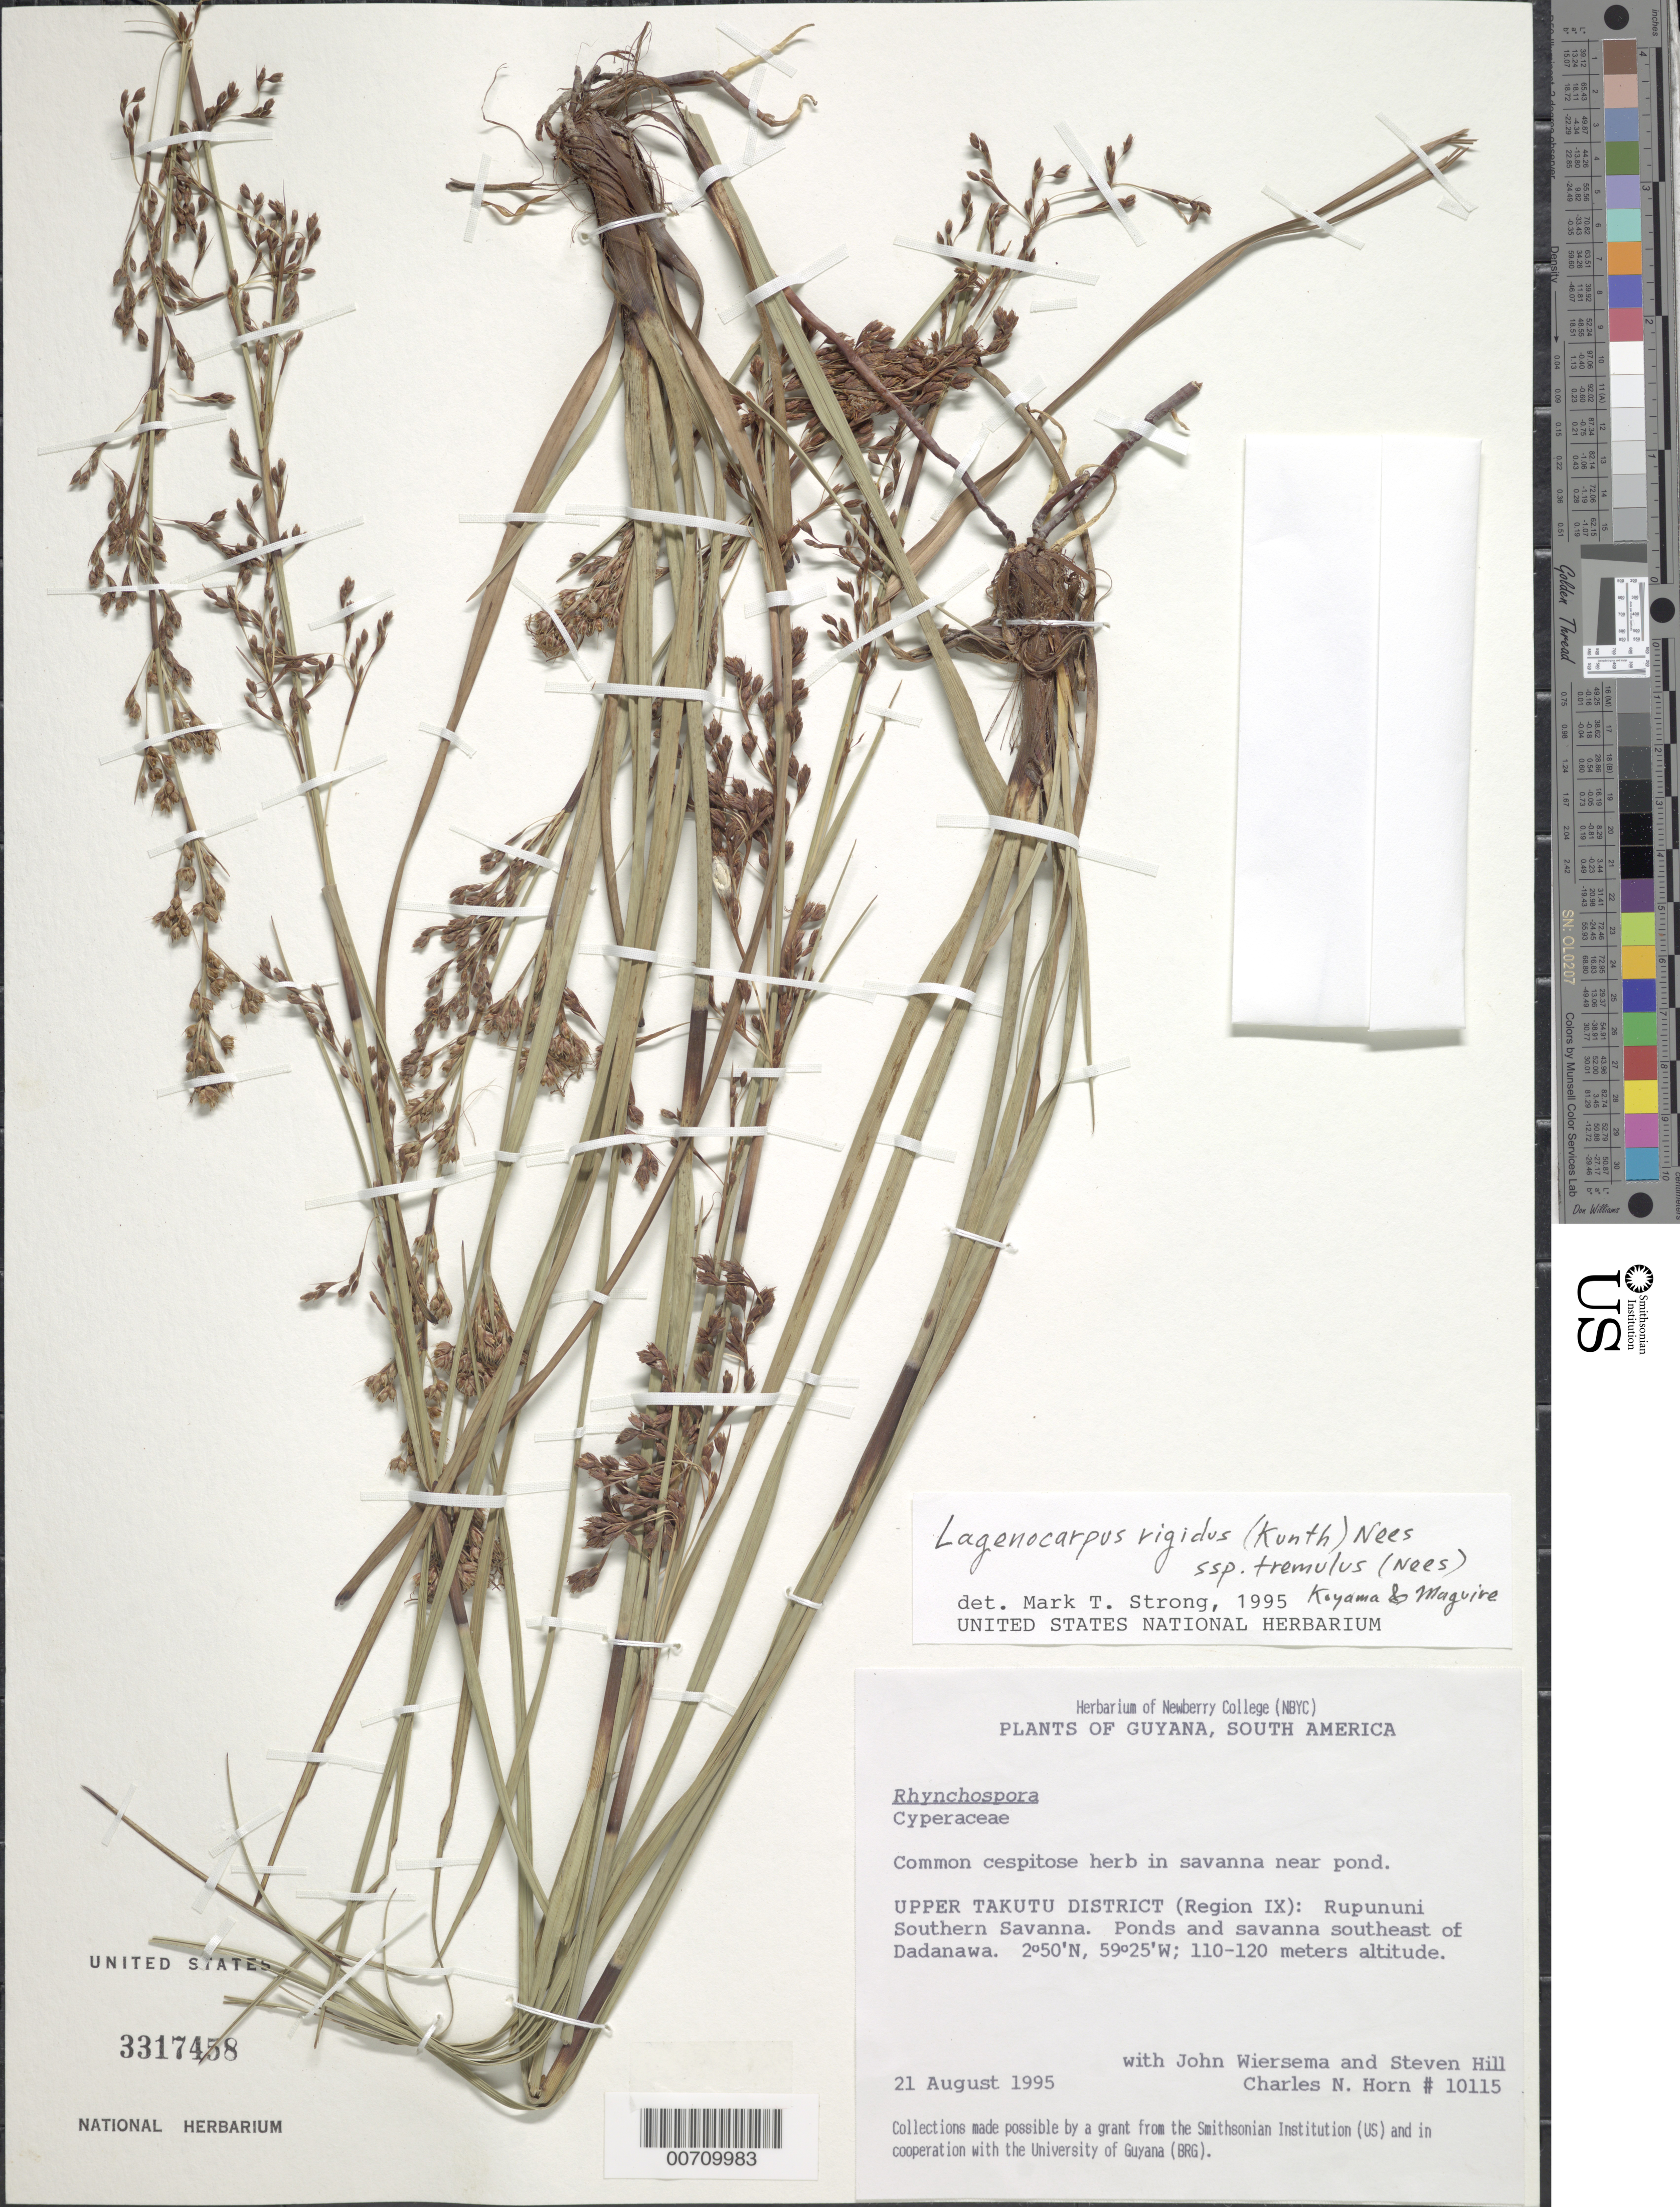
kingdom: Plantae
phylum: Tracheophyta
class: Liliopsida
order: Poales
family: Cyperaceae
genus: Lagenocarpus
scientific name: Lagenocarpus rigidus subsp. tremulus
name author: (Nees) T. Koyama & Maguire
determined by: Strong, M. T., (US), Smithsonian Institution - National Museum of Natural History (UNITED STATES)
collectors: C. N. Horn, J. H. Wiersema & S. Hill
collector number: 10115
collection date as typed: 21-Aug-95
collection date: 1995-08-21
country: Guyana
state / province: U. Takutu-U. Essequibo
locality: Rupununi Southern Savanna, SE of Dadanawa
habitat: Savanna near pond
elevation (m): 110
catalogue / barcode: US 3317458